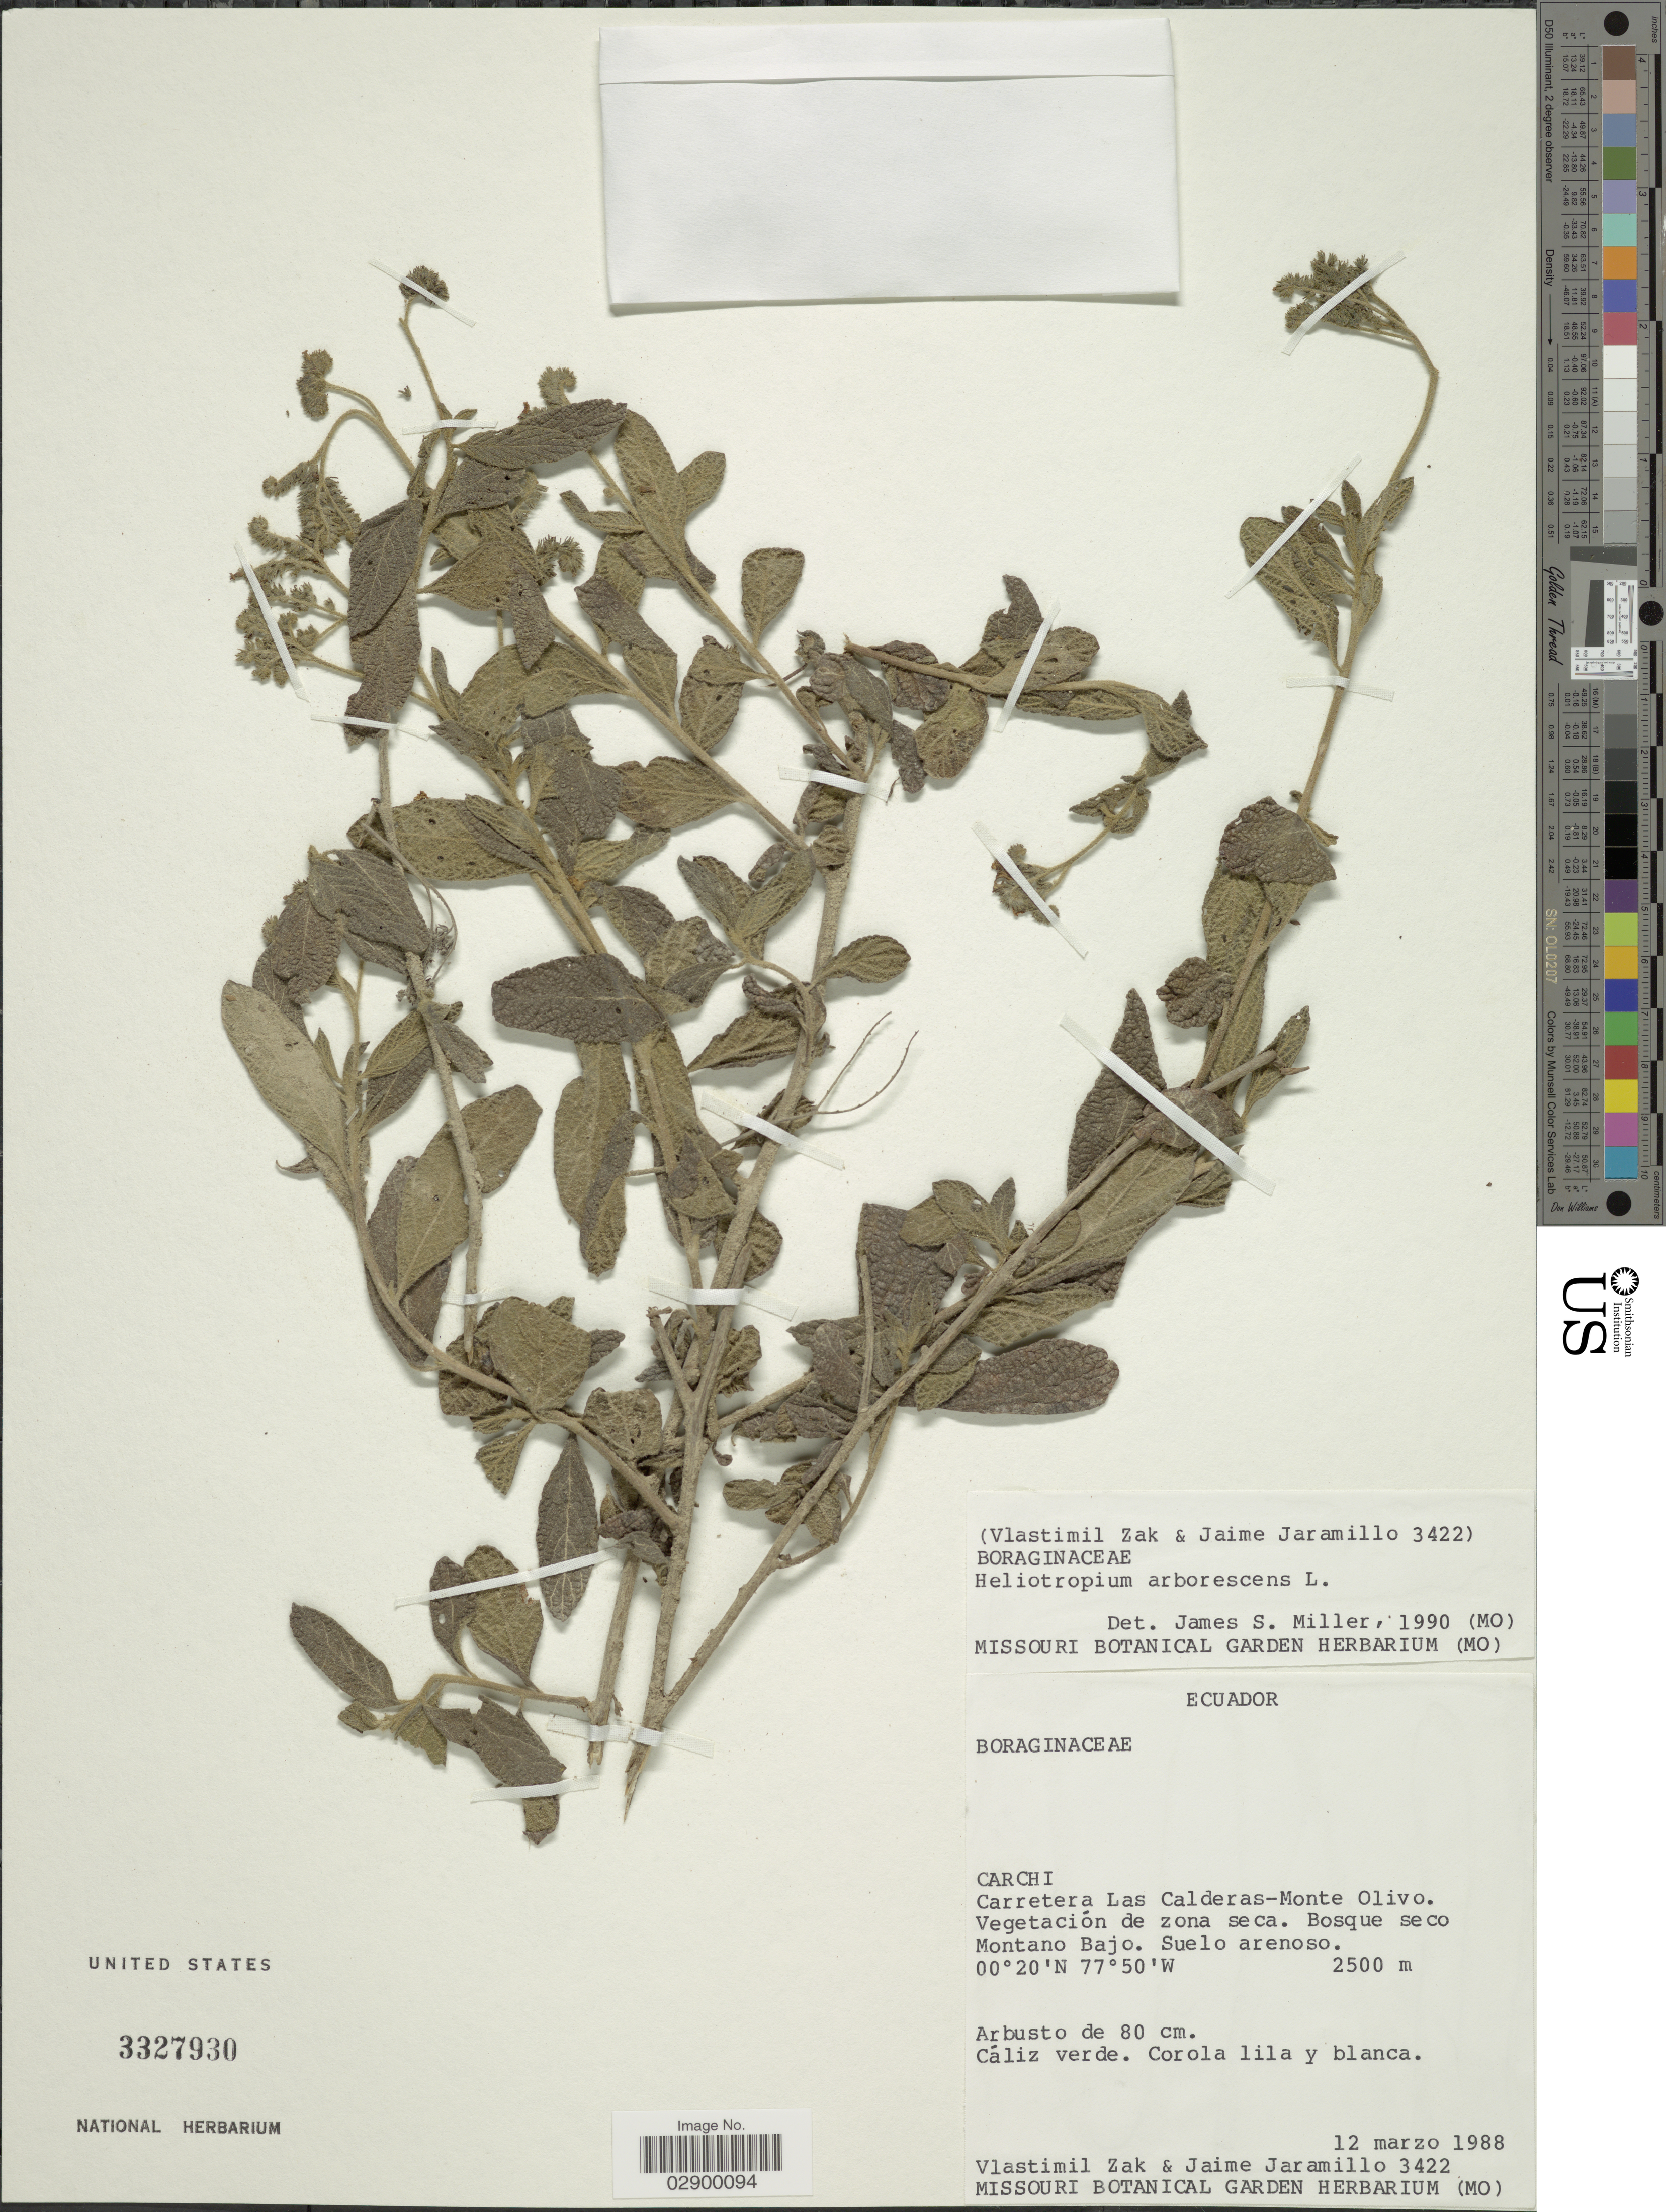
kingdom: Plantae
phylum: Tracheophyta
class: Magnoliopsida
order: Boraginales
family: Heliotropiaceae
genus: Heliotropium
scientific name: Heliotropium arborescens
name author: L.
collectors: V. Zak & J. Jaramillo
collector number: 3422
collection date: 1988-03-12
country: Ecuador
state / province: Carchi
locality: Carretera Las Calderas-Monte Olivo. Bosque seco Montano Bajo.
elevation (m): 2500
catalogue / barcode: US 3327930